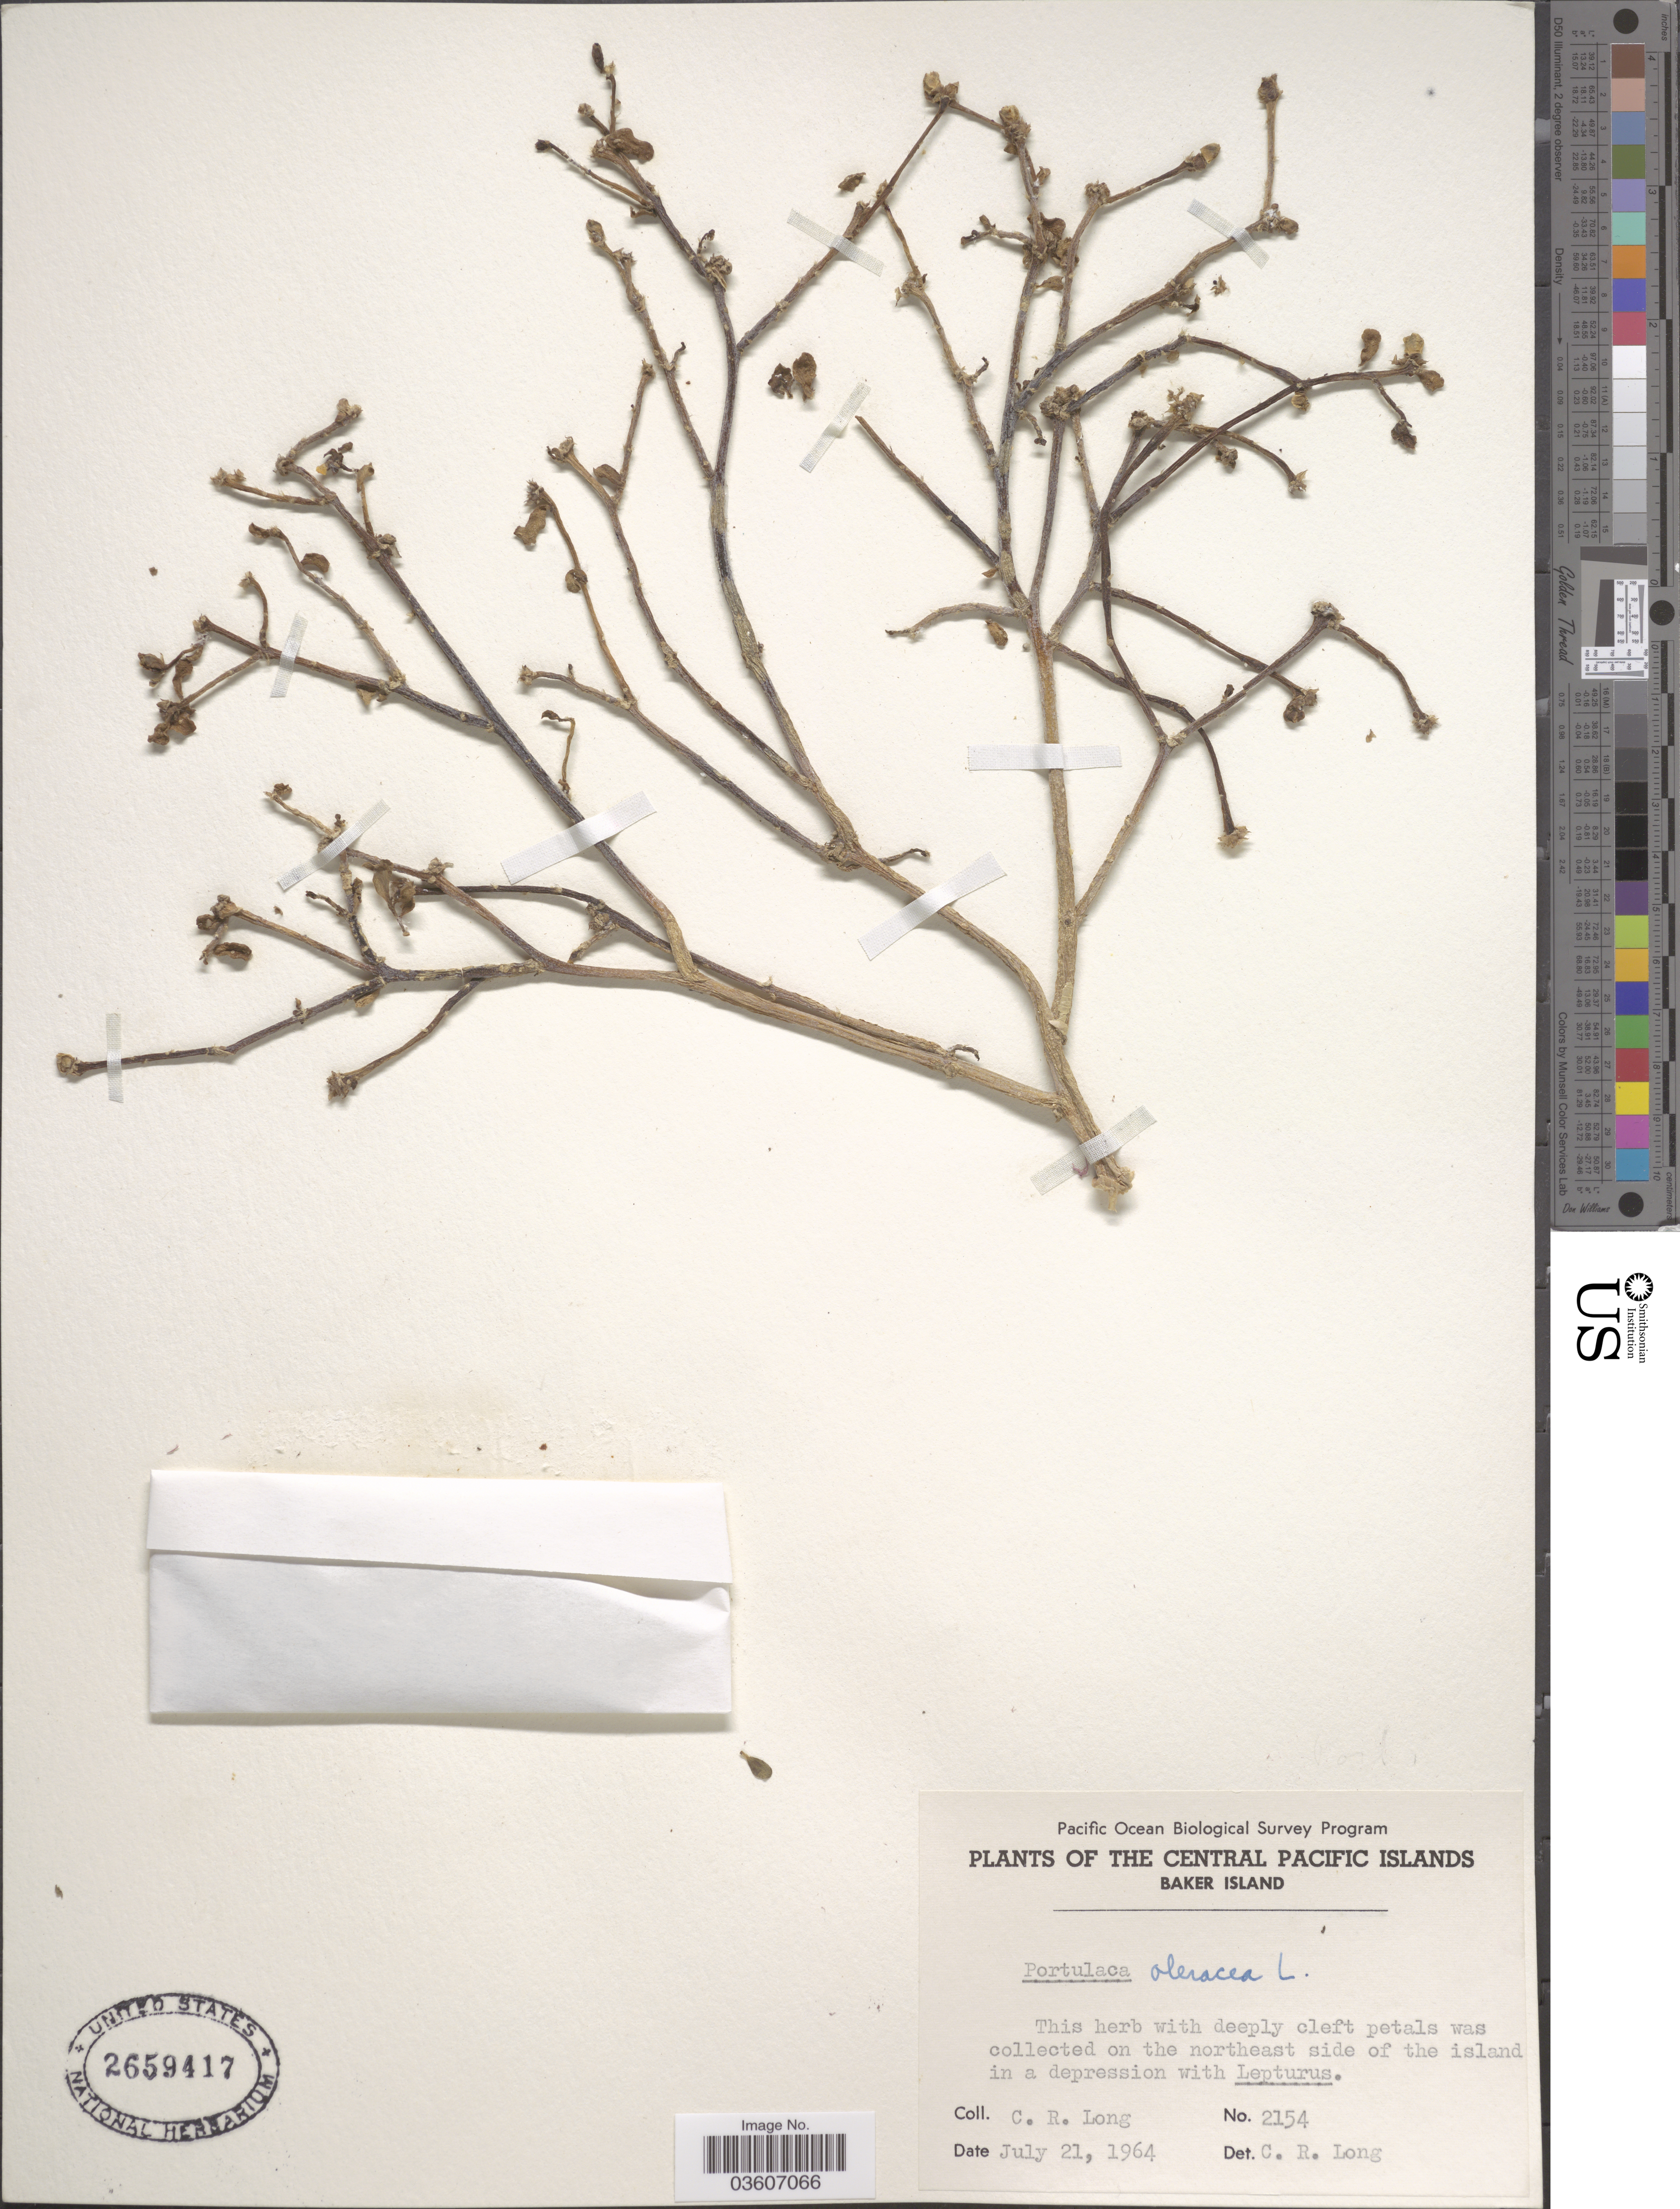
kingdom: Plantae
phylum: Tracheophyta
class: Magnoliopsida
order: Caryophyllales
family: Portulacaceae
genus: Portulaca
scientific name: Portulaca oleracea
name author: L.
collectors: C. R. Long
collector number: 2154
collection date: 1964-07-21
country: U.S. Administered Pacific Islands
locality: The Central Pacific Islands. Baker Island. The northeast side of the island.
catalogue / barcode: US 2659417